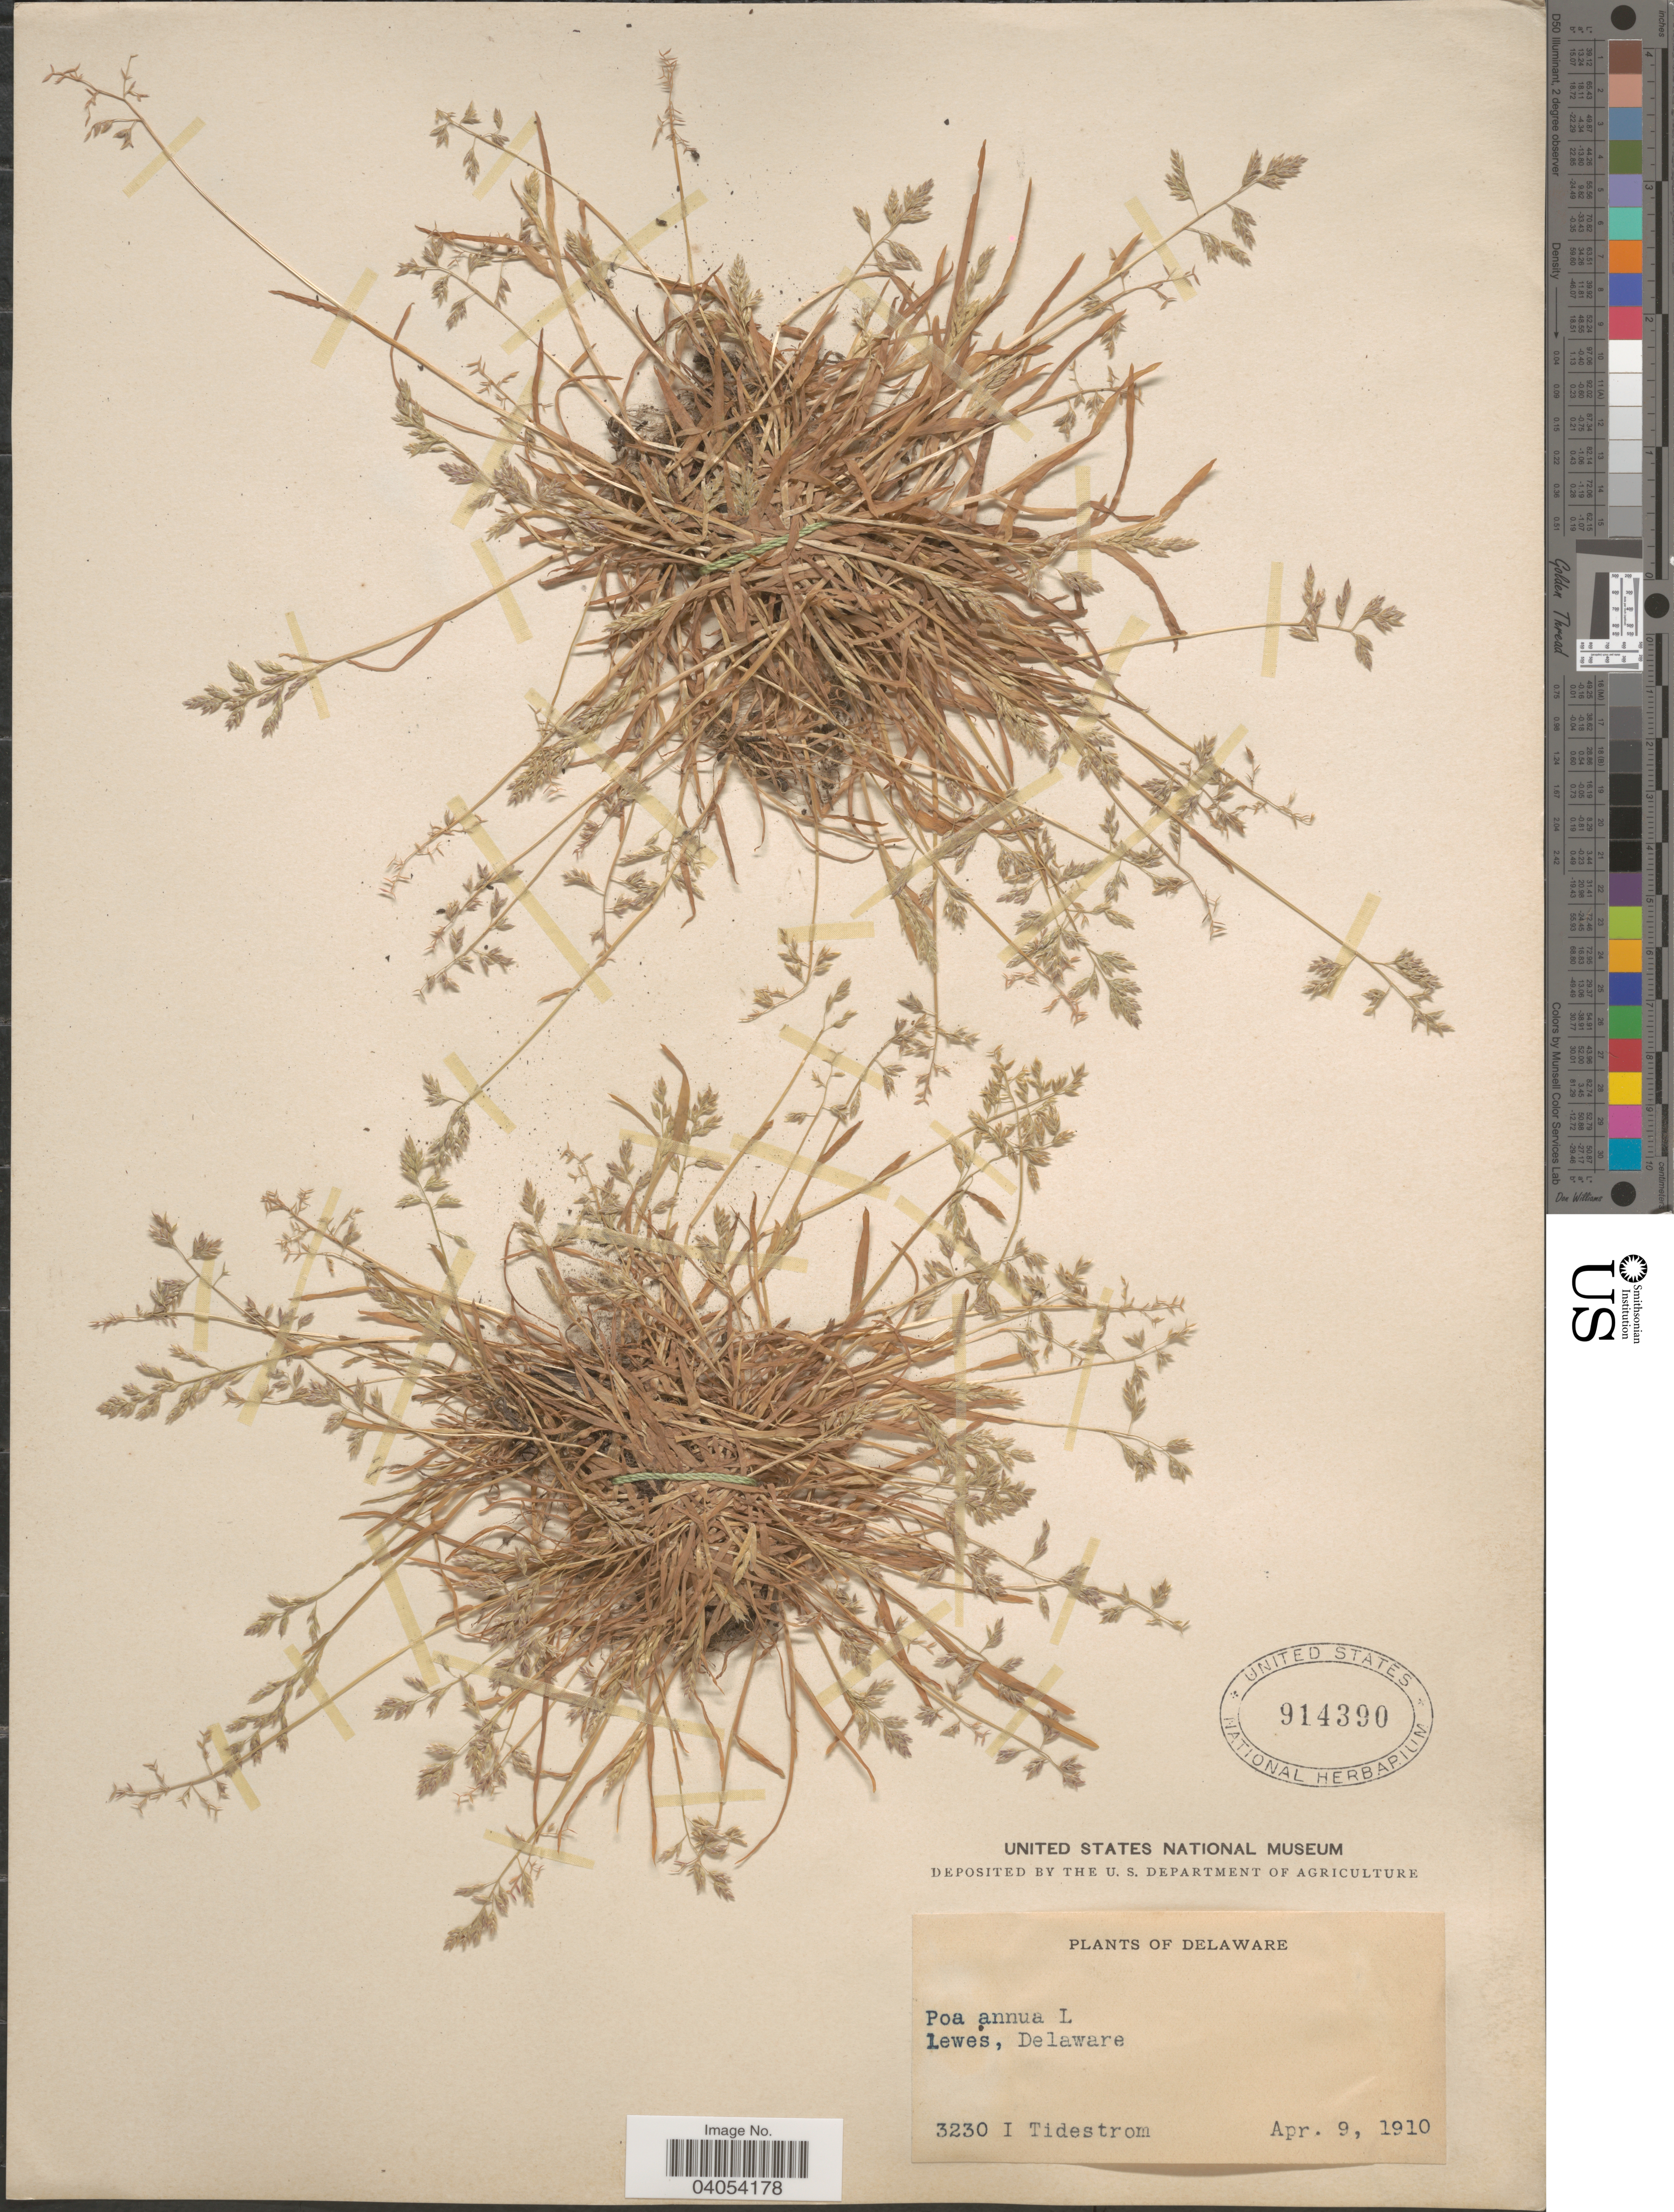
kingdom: Plantae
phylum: Tracheophyta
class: Liliopsida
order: Poales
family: Poaceae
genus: Poa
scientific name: Poa annua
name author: L.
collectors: I. F. Tidestrom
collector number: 3230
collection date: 1910-04-09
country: United States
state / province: Delaware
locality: Lewes, Delaware.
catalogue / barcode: US 914390